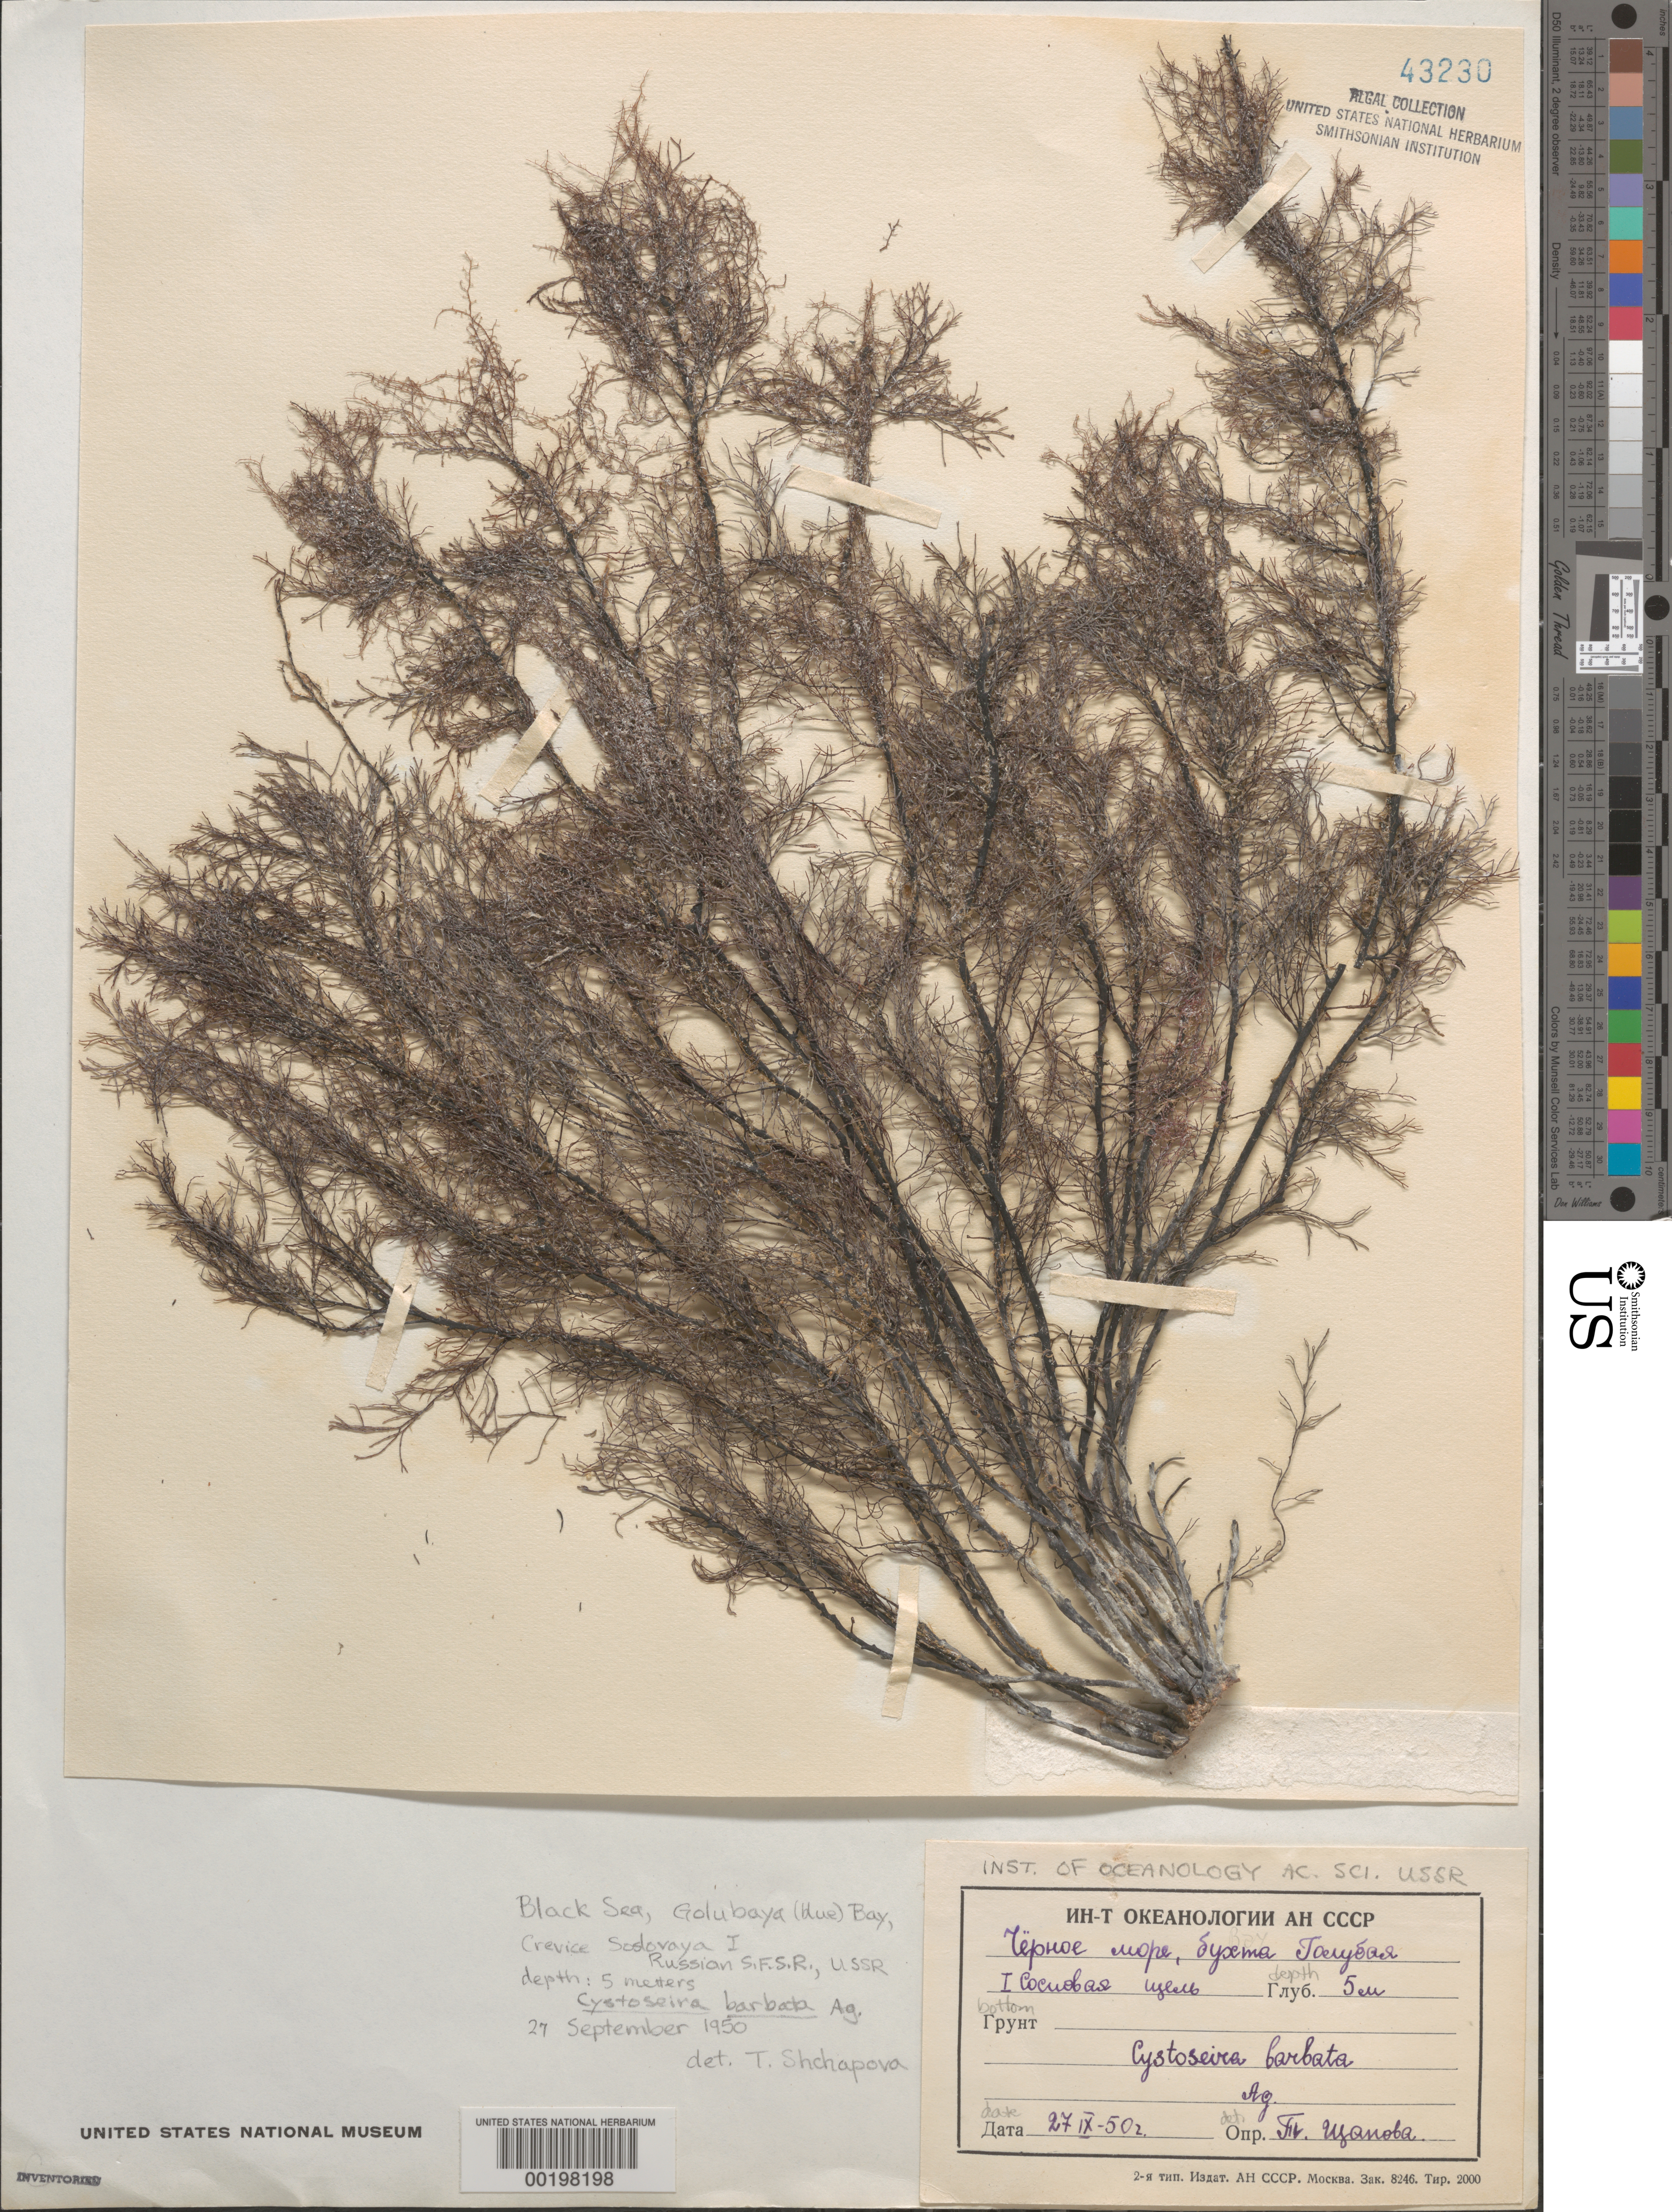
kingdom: Chromista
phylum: Ochrophyta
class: Phaeophyceae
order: Fucales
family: Sargassaceae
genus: Gongolaria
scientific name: Gongolaria barbata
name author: (Stackh.) Kuntze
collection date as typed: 27 Sep 1950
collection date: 1950-09-27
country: Russian Federation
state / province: Krasnodar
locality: Black Sea, Golubaya (Blue) Bay, crevice Soslovaya I.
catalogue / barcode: US 43230